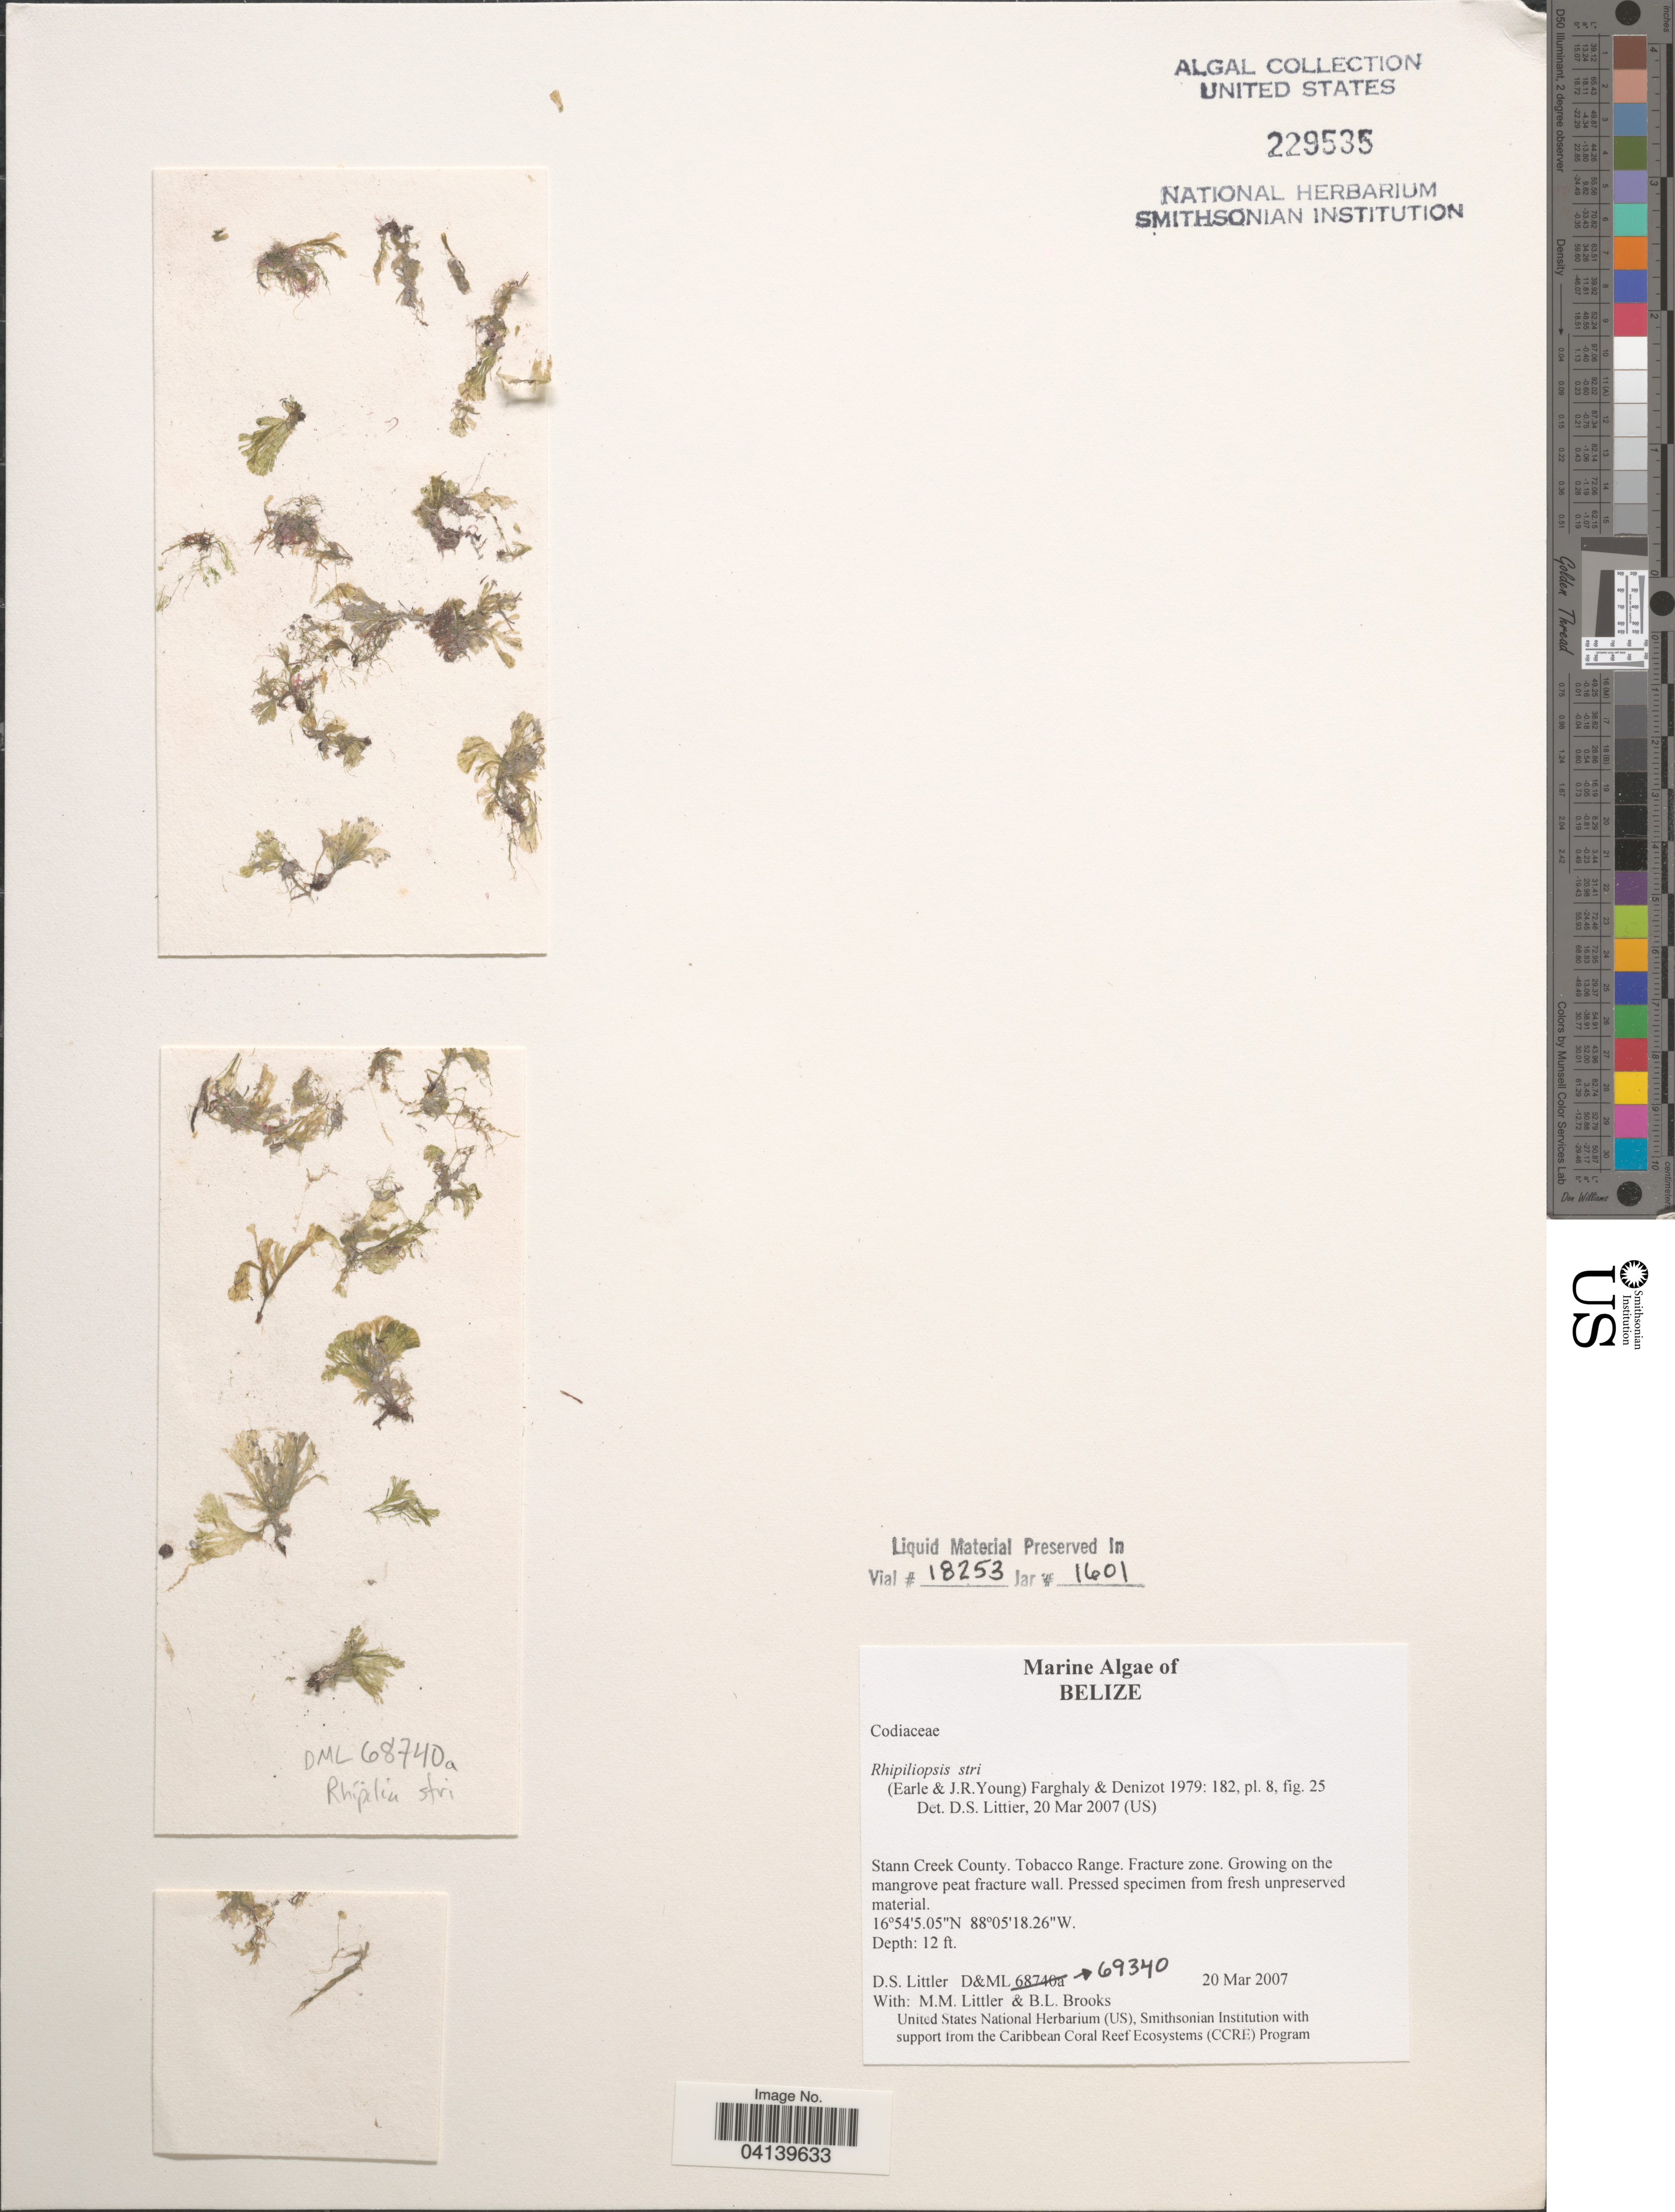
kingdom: Plantae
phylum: Chlorophyta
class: Ulvophyceae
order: Bryopsidales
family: Rhipiliaceae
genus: Rhipiliopsis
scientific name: Rhipiliopsis stri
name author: (S.A. Earle & J.R. Young) Farghaly & Denizot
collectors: D. S. Littler & B. Brooks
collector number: D&ML69340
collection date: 2007-03-20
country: Belize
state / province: Stann Creek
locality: Stann Creek County. Tobacco Range. Fracture zone.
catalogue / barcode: US 229535